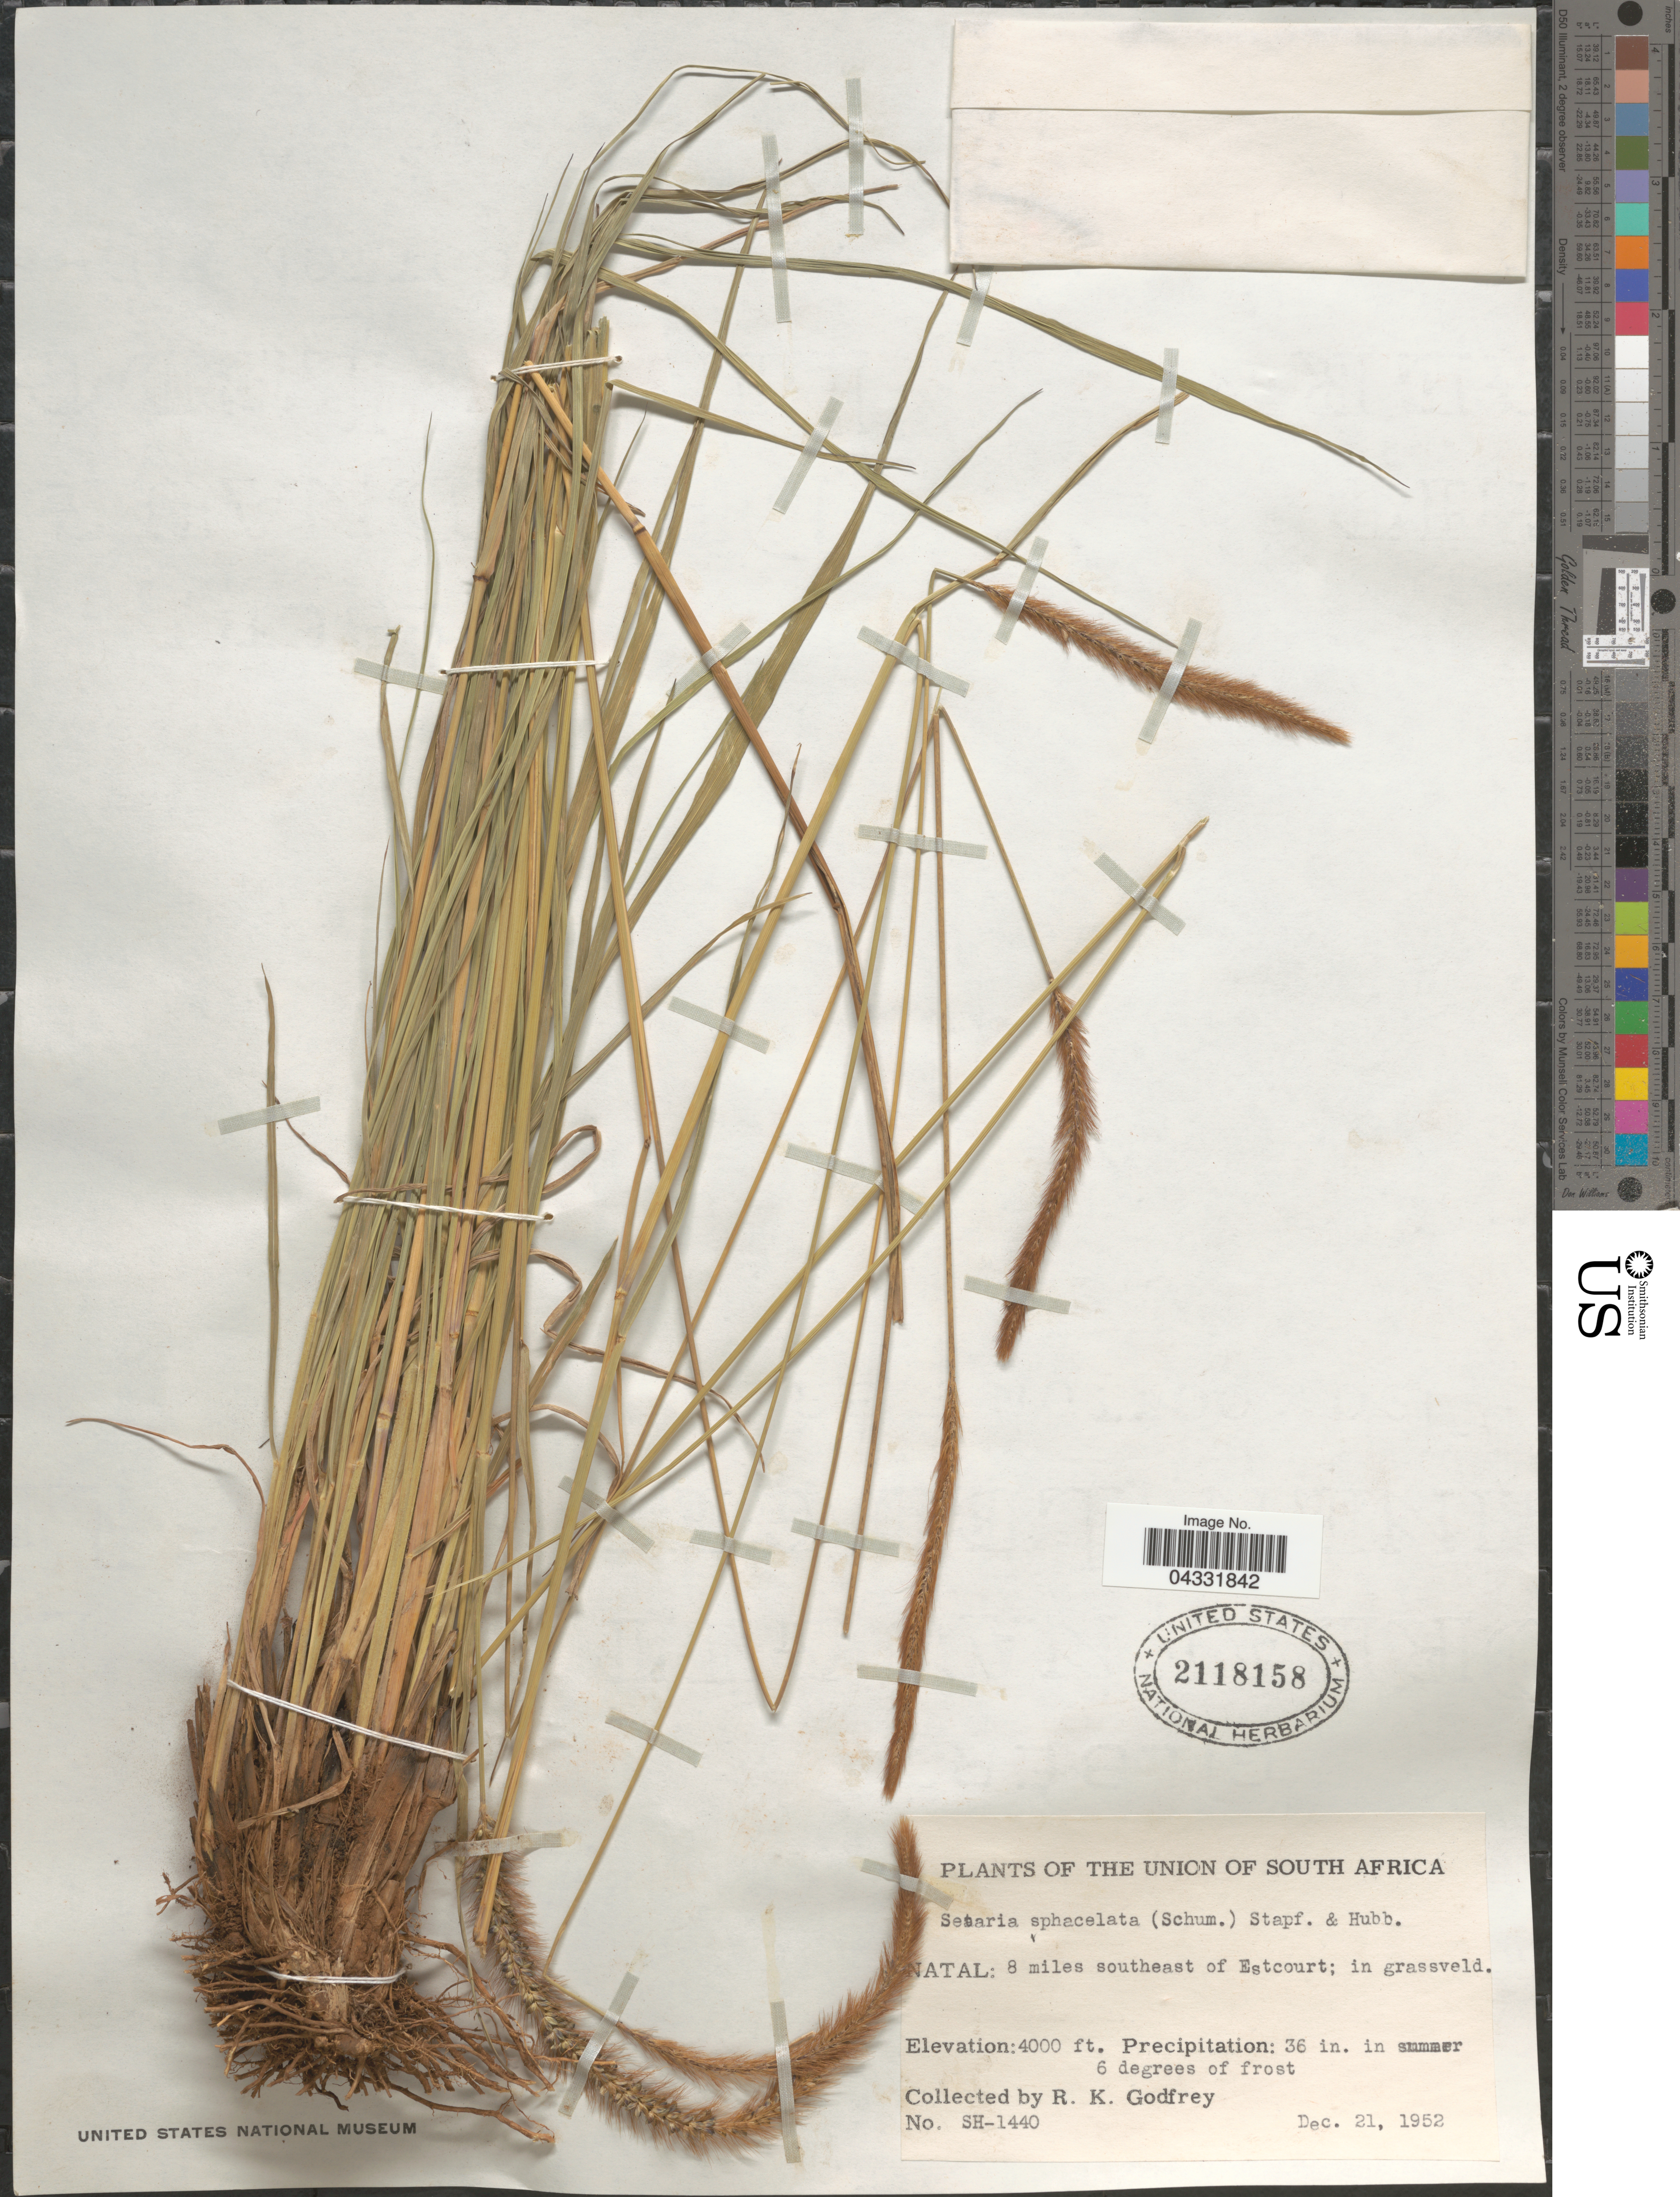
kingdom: Plantae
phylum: Tracheophyta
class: Liliopsida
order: Poales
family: Poaceae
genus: Setaria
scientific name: Setaria sphacelata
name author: (Schumach.) Stapf & Hubb. ex Moss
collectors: R. K. Godfrey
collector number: SH-1440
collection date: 1952-12-21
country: South Africa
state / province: KwaZulu-Natal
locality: The Union of South Africa. Natal: 8 miles southeast of Estcourt.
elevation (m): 1219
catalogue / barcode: US 2118158